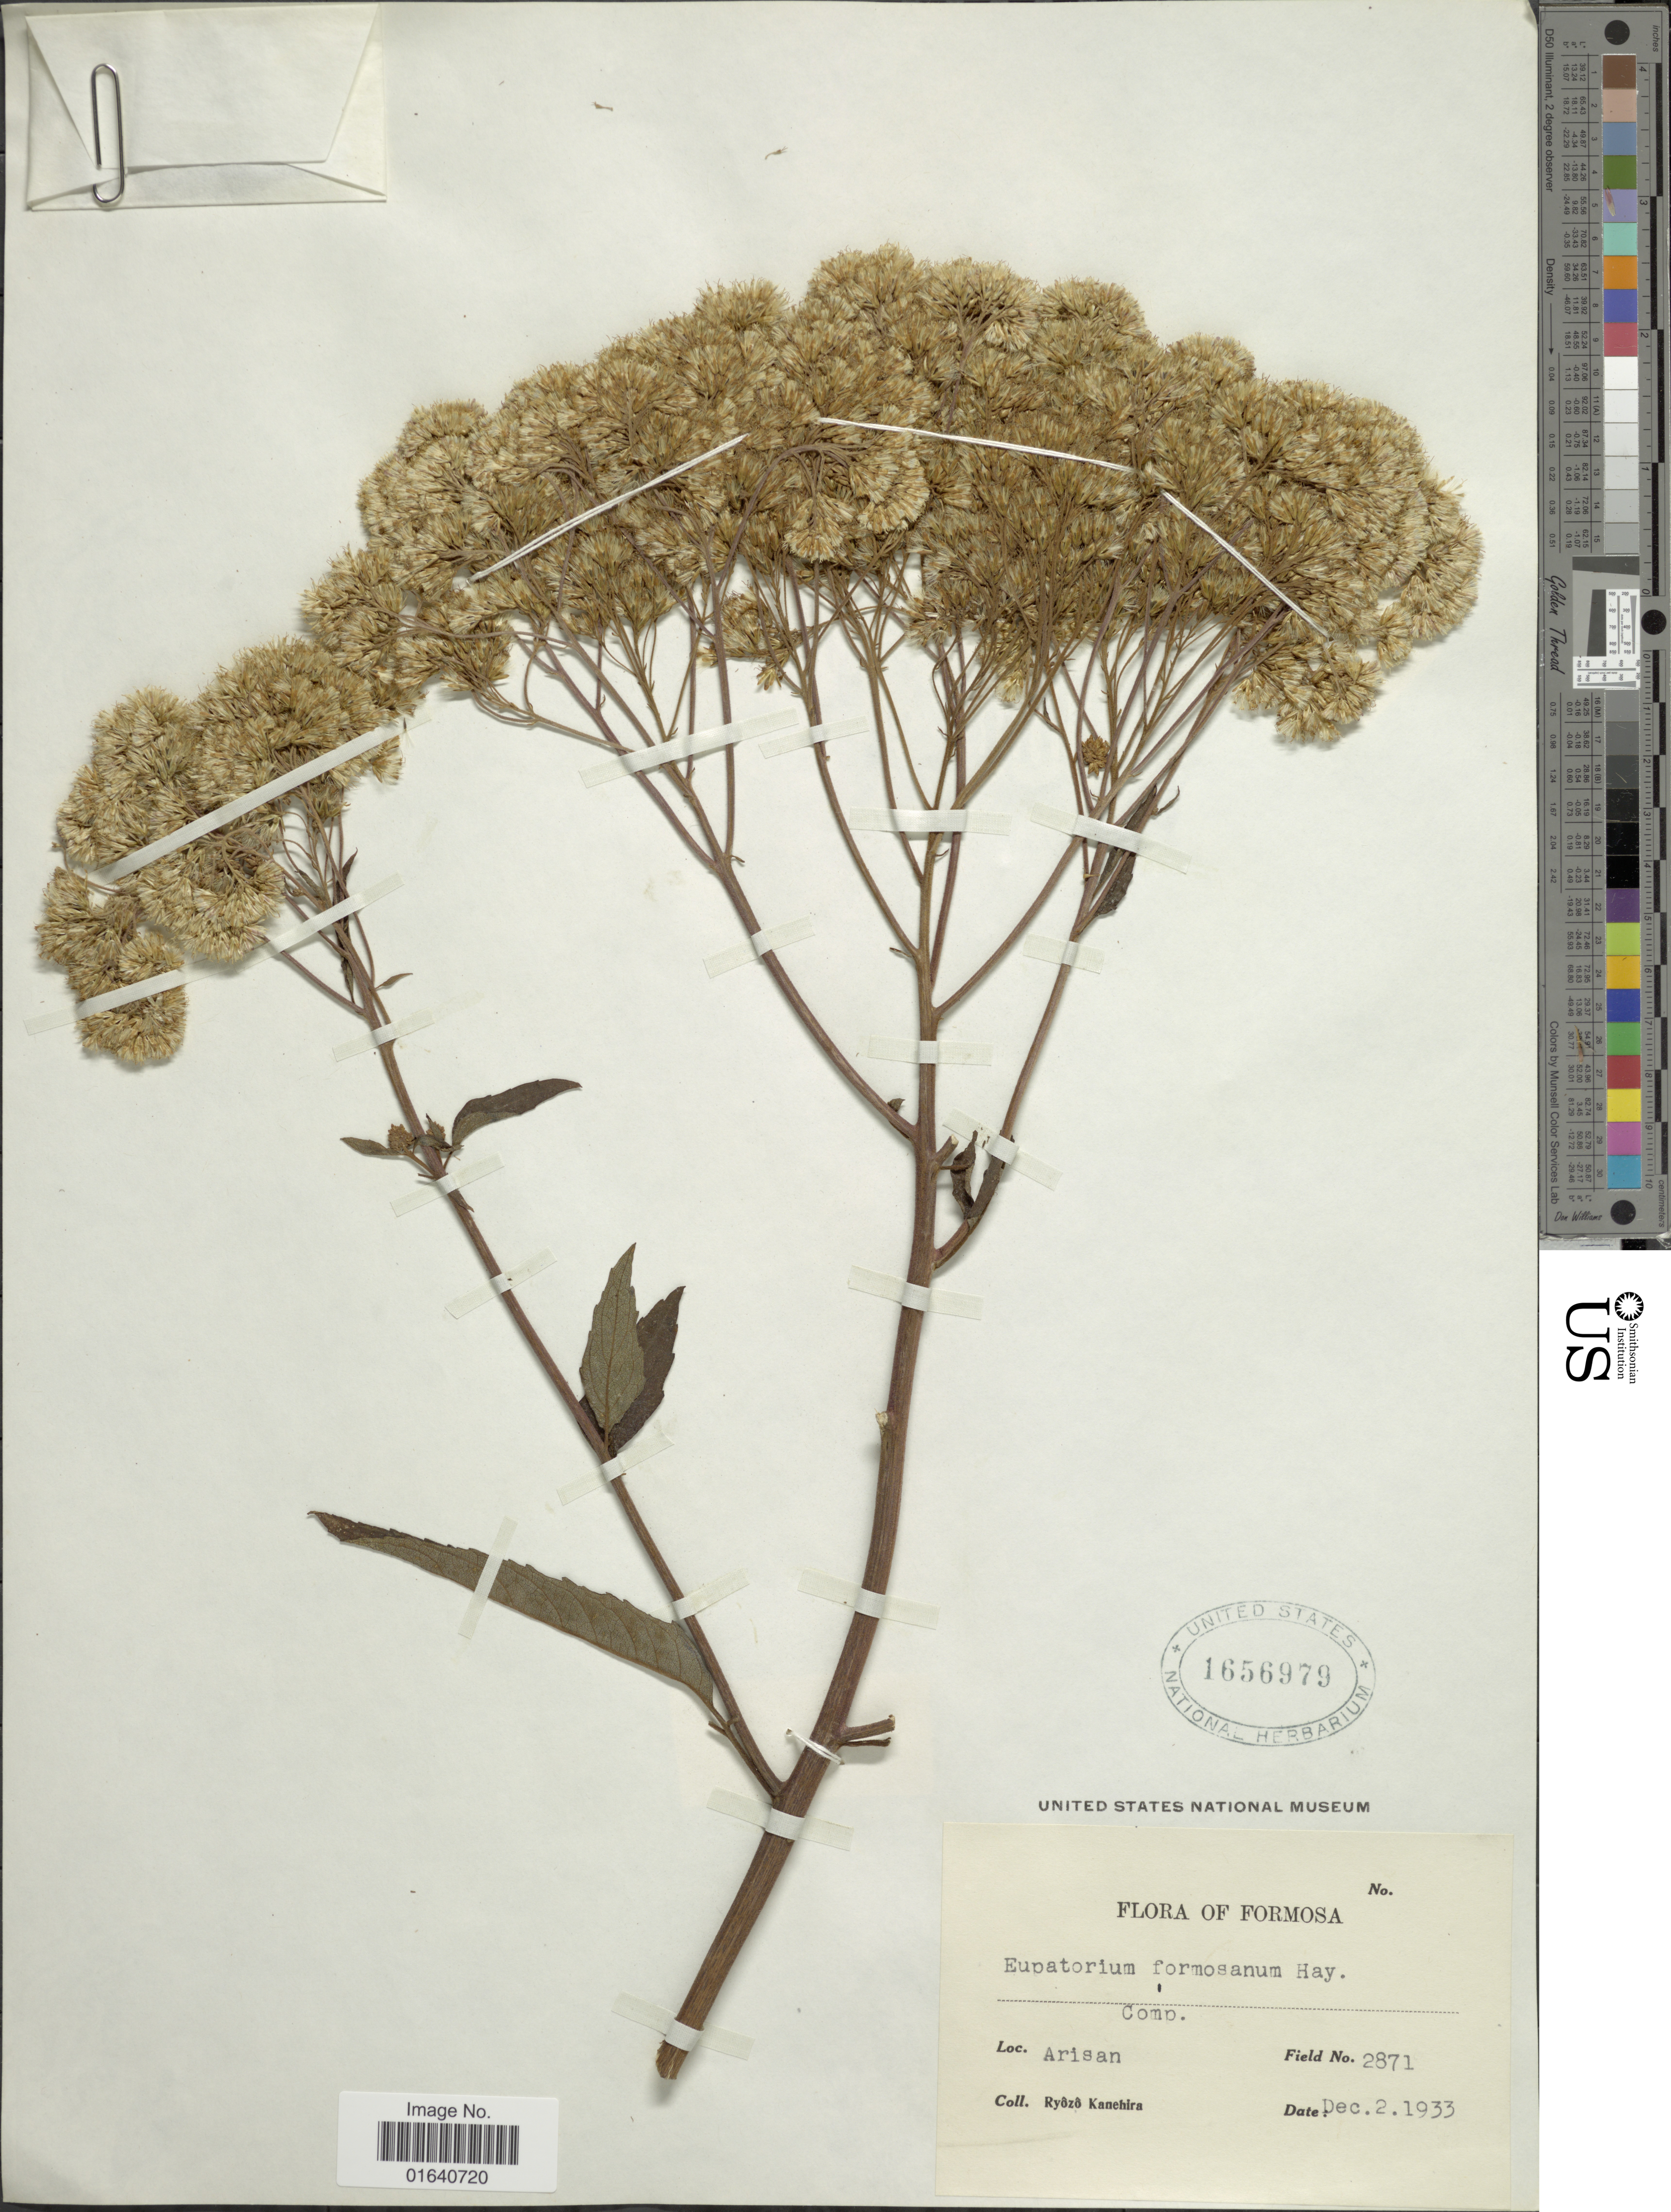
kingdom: Plantae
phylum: Tracheophyta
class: Magnoliopsida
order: Asterales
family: Asteraceae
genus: Eupatorium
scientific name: Eupatorium formosanum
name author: Hayata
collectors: R. Kanehira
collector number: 2871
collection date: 1933-12-02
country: Taiwan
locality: Formosa, Arisan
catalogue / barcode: US 1656979